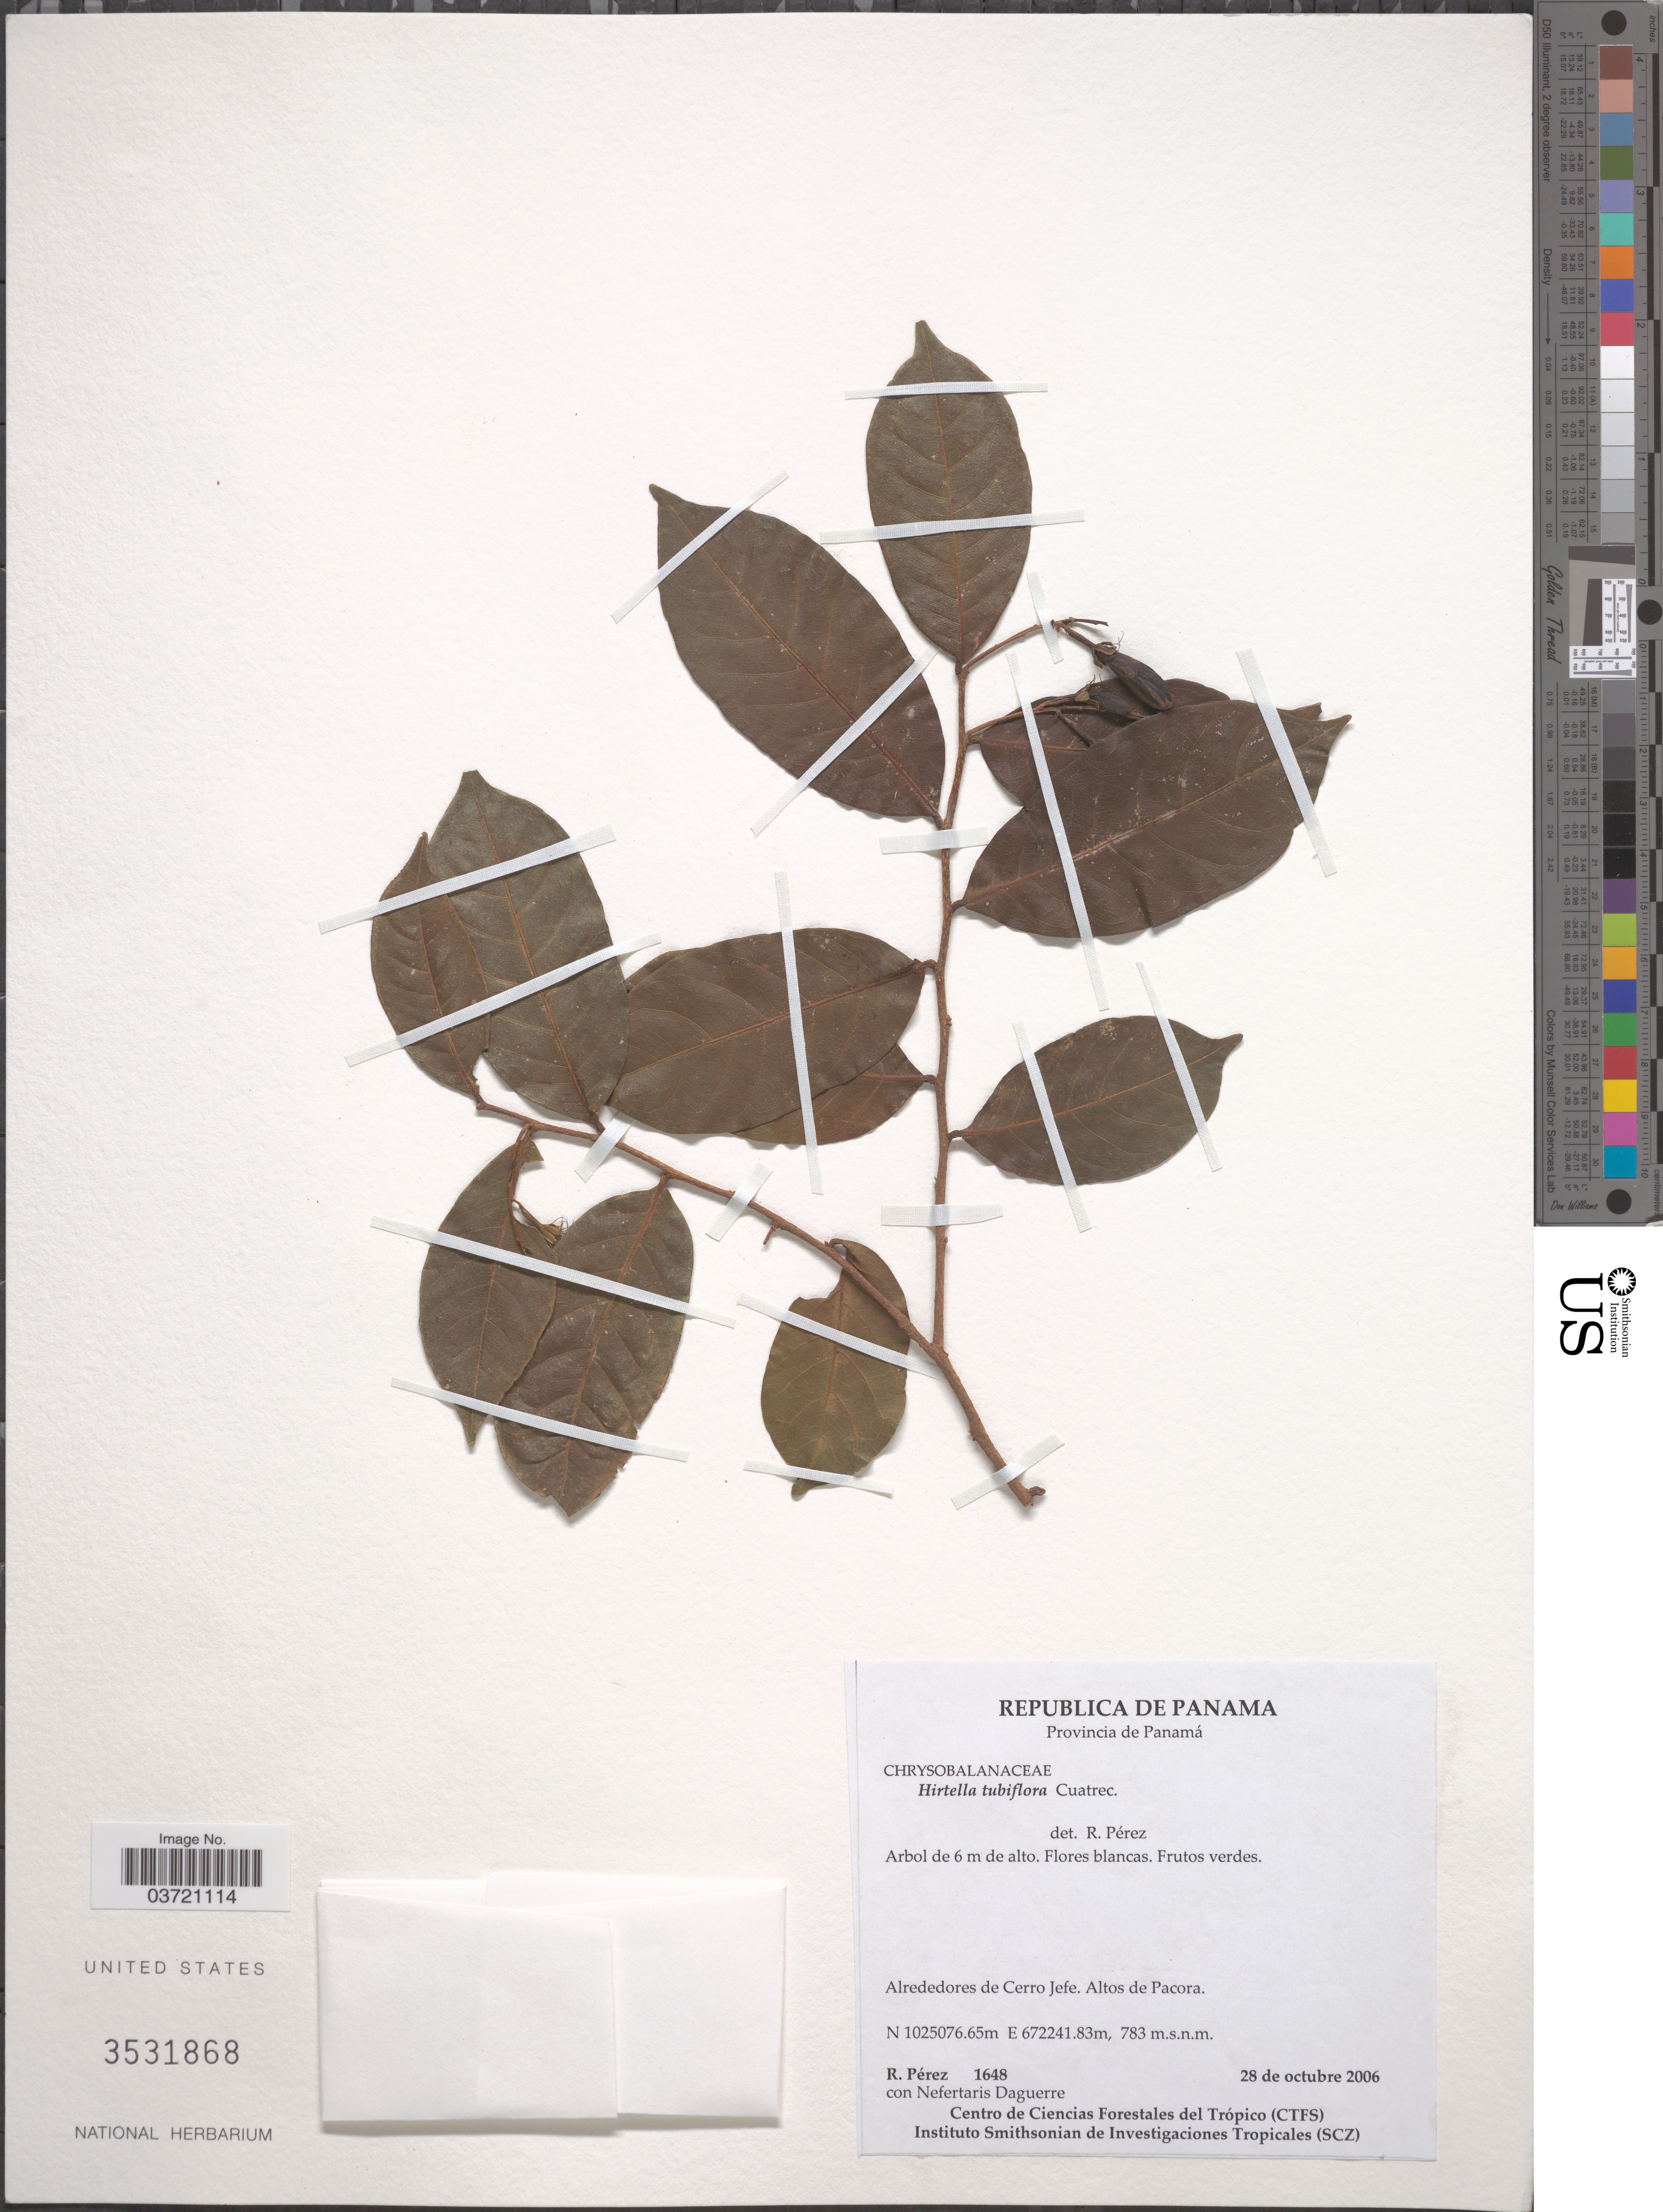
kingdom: Plantae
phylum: Tracheophyta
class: Magnoliopsida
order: Malpighiales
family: Chrysobalanaceae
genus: Hirtella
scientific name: Hirtella tubiflora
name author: Cuatrec.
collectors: R. Perez & N. Daguerre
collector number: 1648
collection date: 2006-10-28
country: Panama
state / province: Panamá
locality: Alrededores de Cerro Jefe. Altos de Pacora.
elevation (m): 783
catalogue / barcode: US 3531868